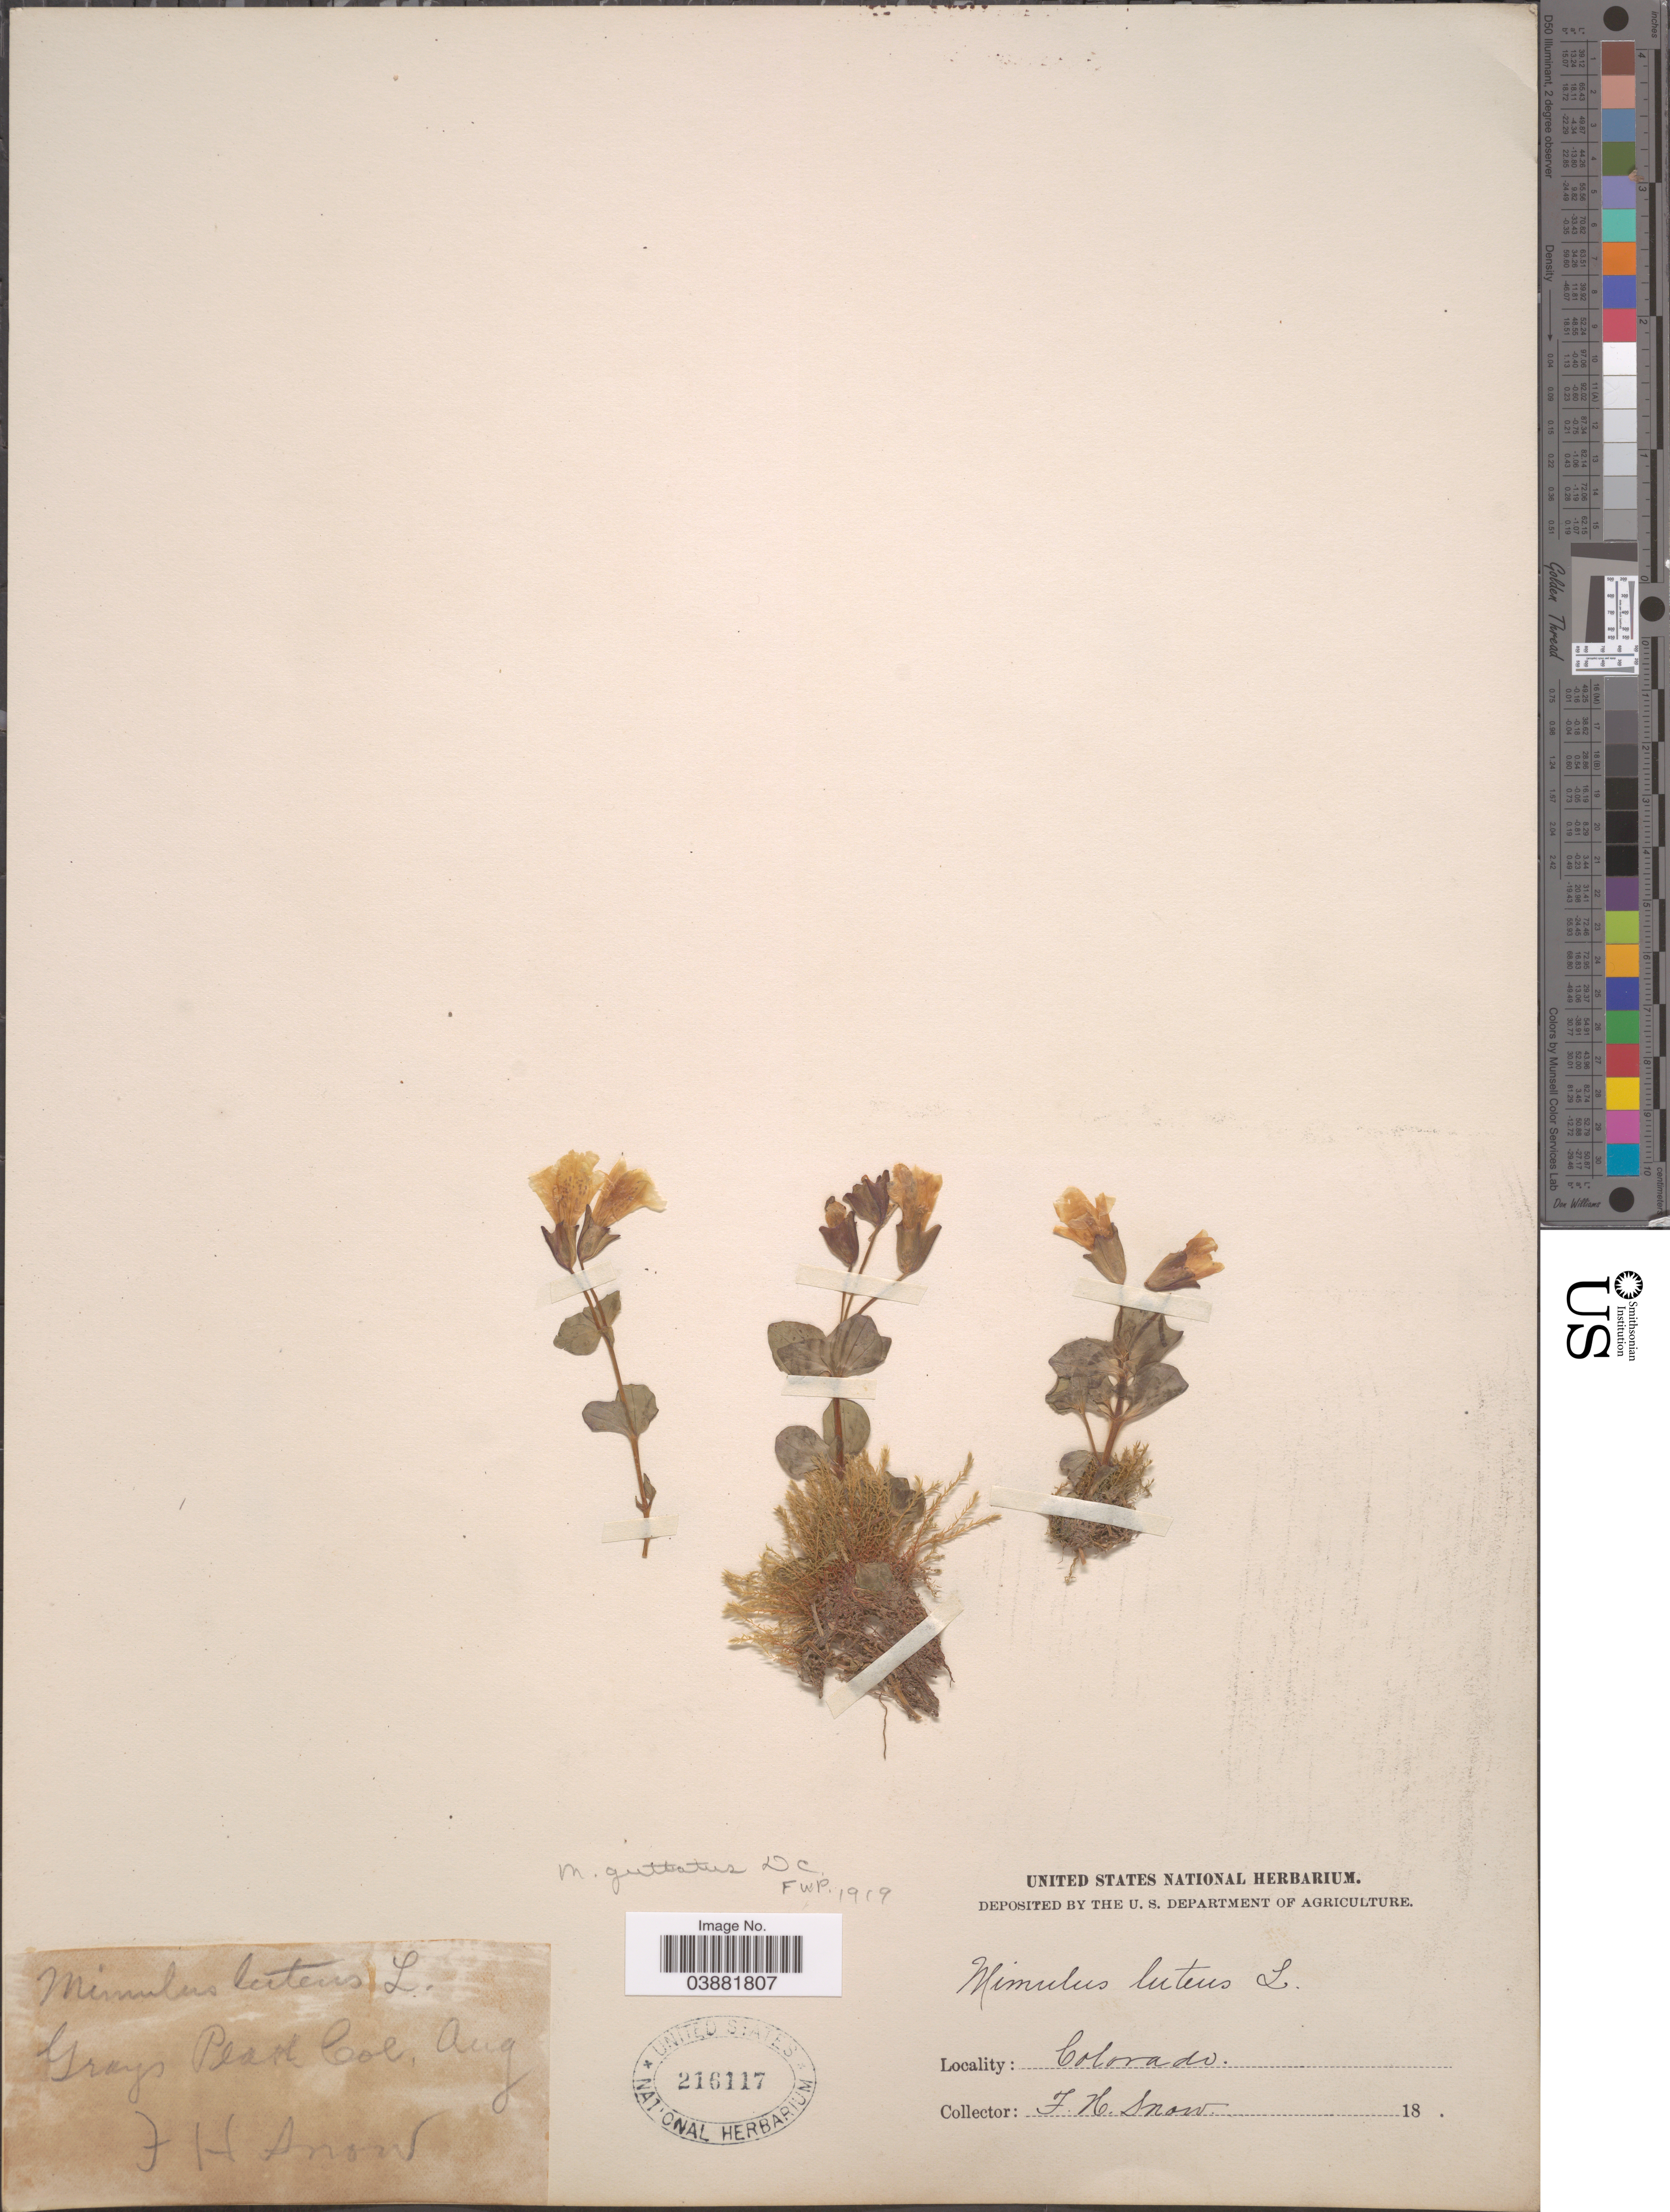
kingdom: Plantae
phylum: Tracheophyta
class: Magnoliopsida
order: Lamiales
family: Phrymaceae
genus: Mimulus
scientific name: Mimulus guttatus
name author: DC.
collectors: F. H. Snow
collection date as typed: Aug 18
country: United States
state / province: Colorado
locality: Grays Peak.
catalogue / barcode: US 216117